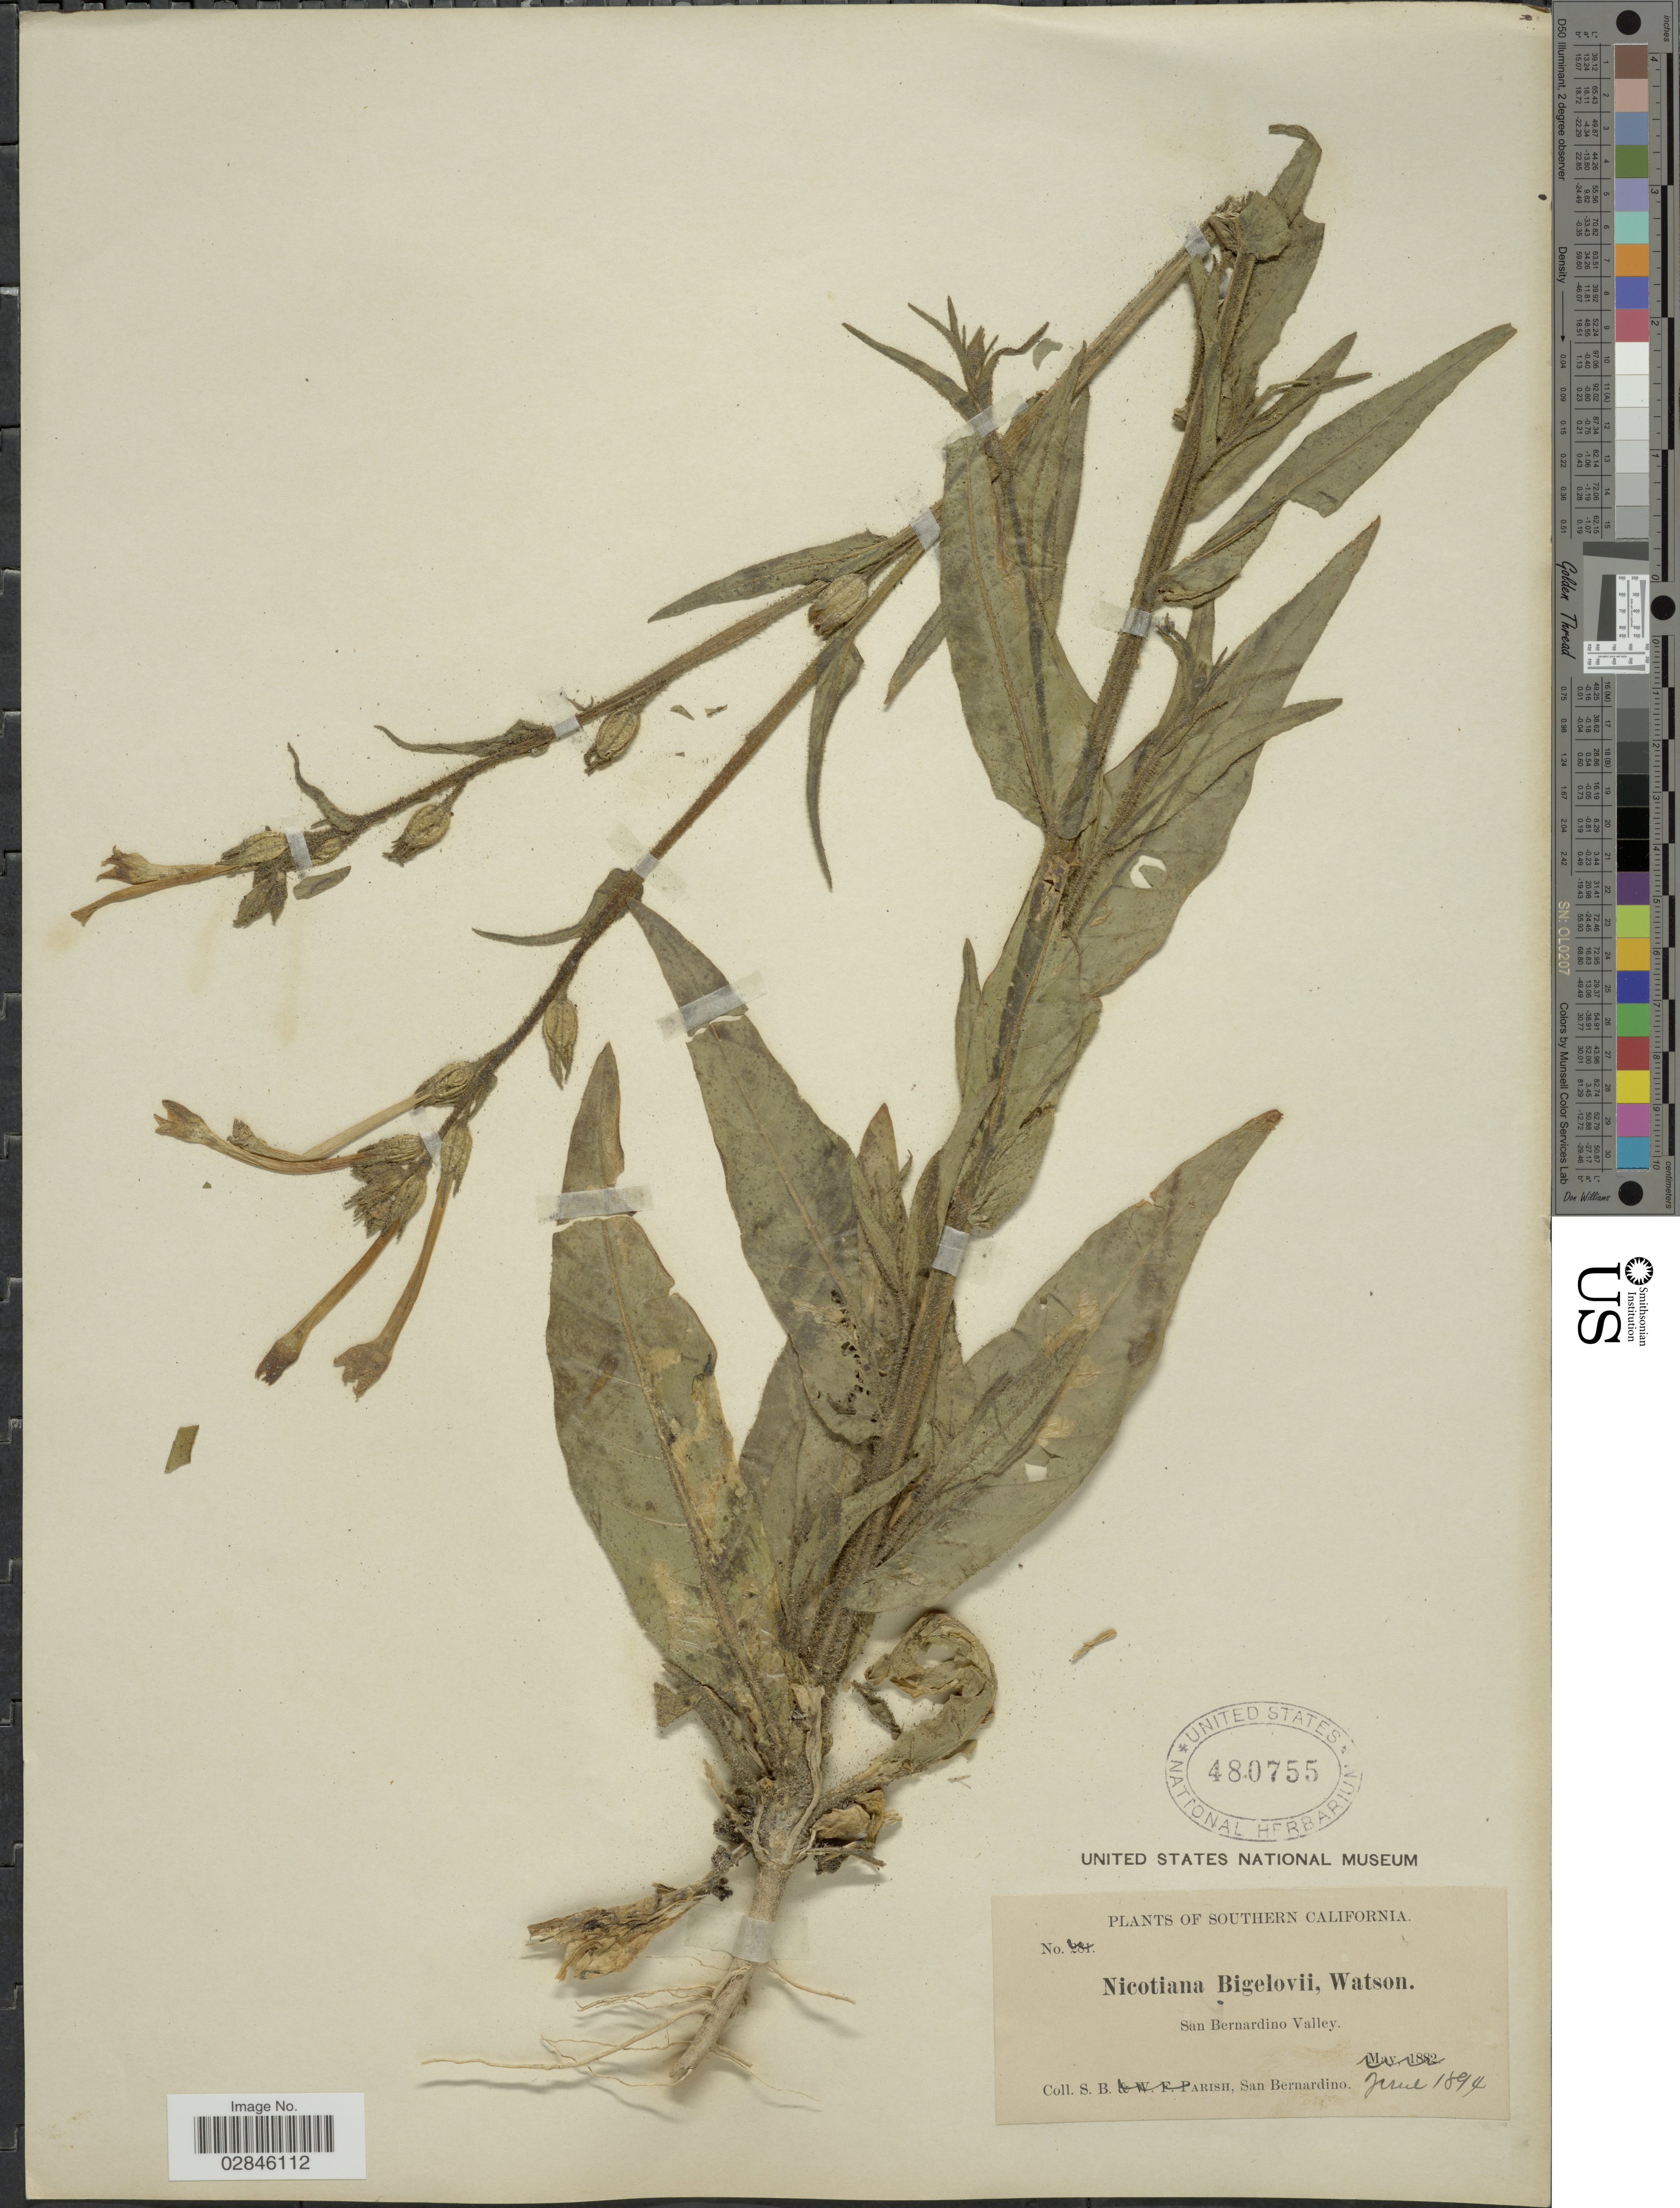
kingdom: Plantae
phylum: Tracheophyta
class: Magnoliopsida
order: Solanales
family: Solanaceae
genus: Nicotiana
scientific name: Nicotiana bigelovii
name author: S. Watson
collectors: S. B. Parish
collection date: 1894-06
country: United States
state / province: California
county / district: San Bernardino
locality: Southern California. San Bernardino Valley.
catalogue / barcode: US 480755